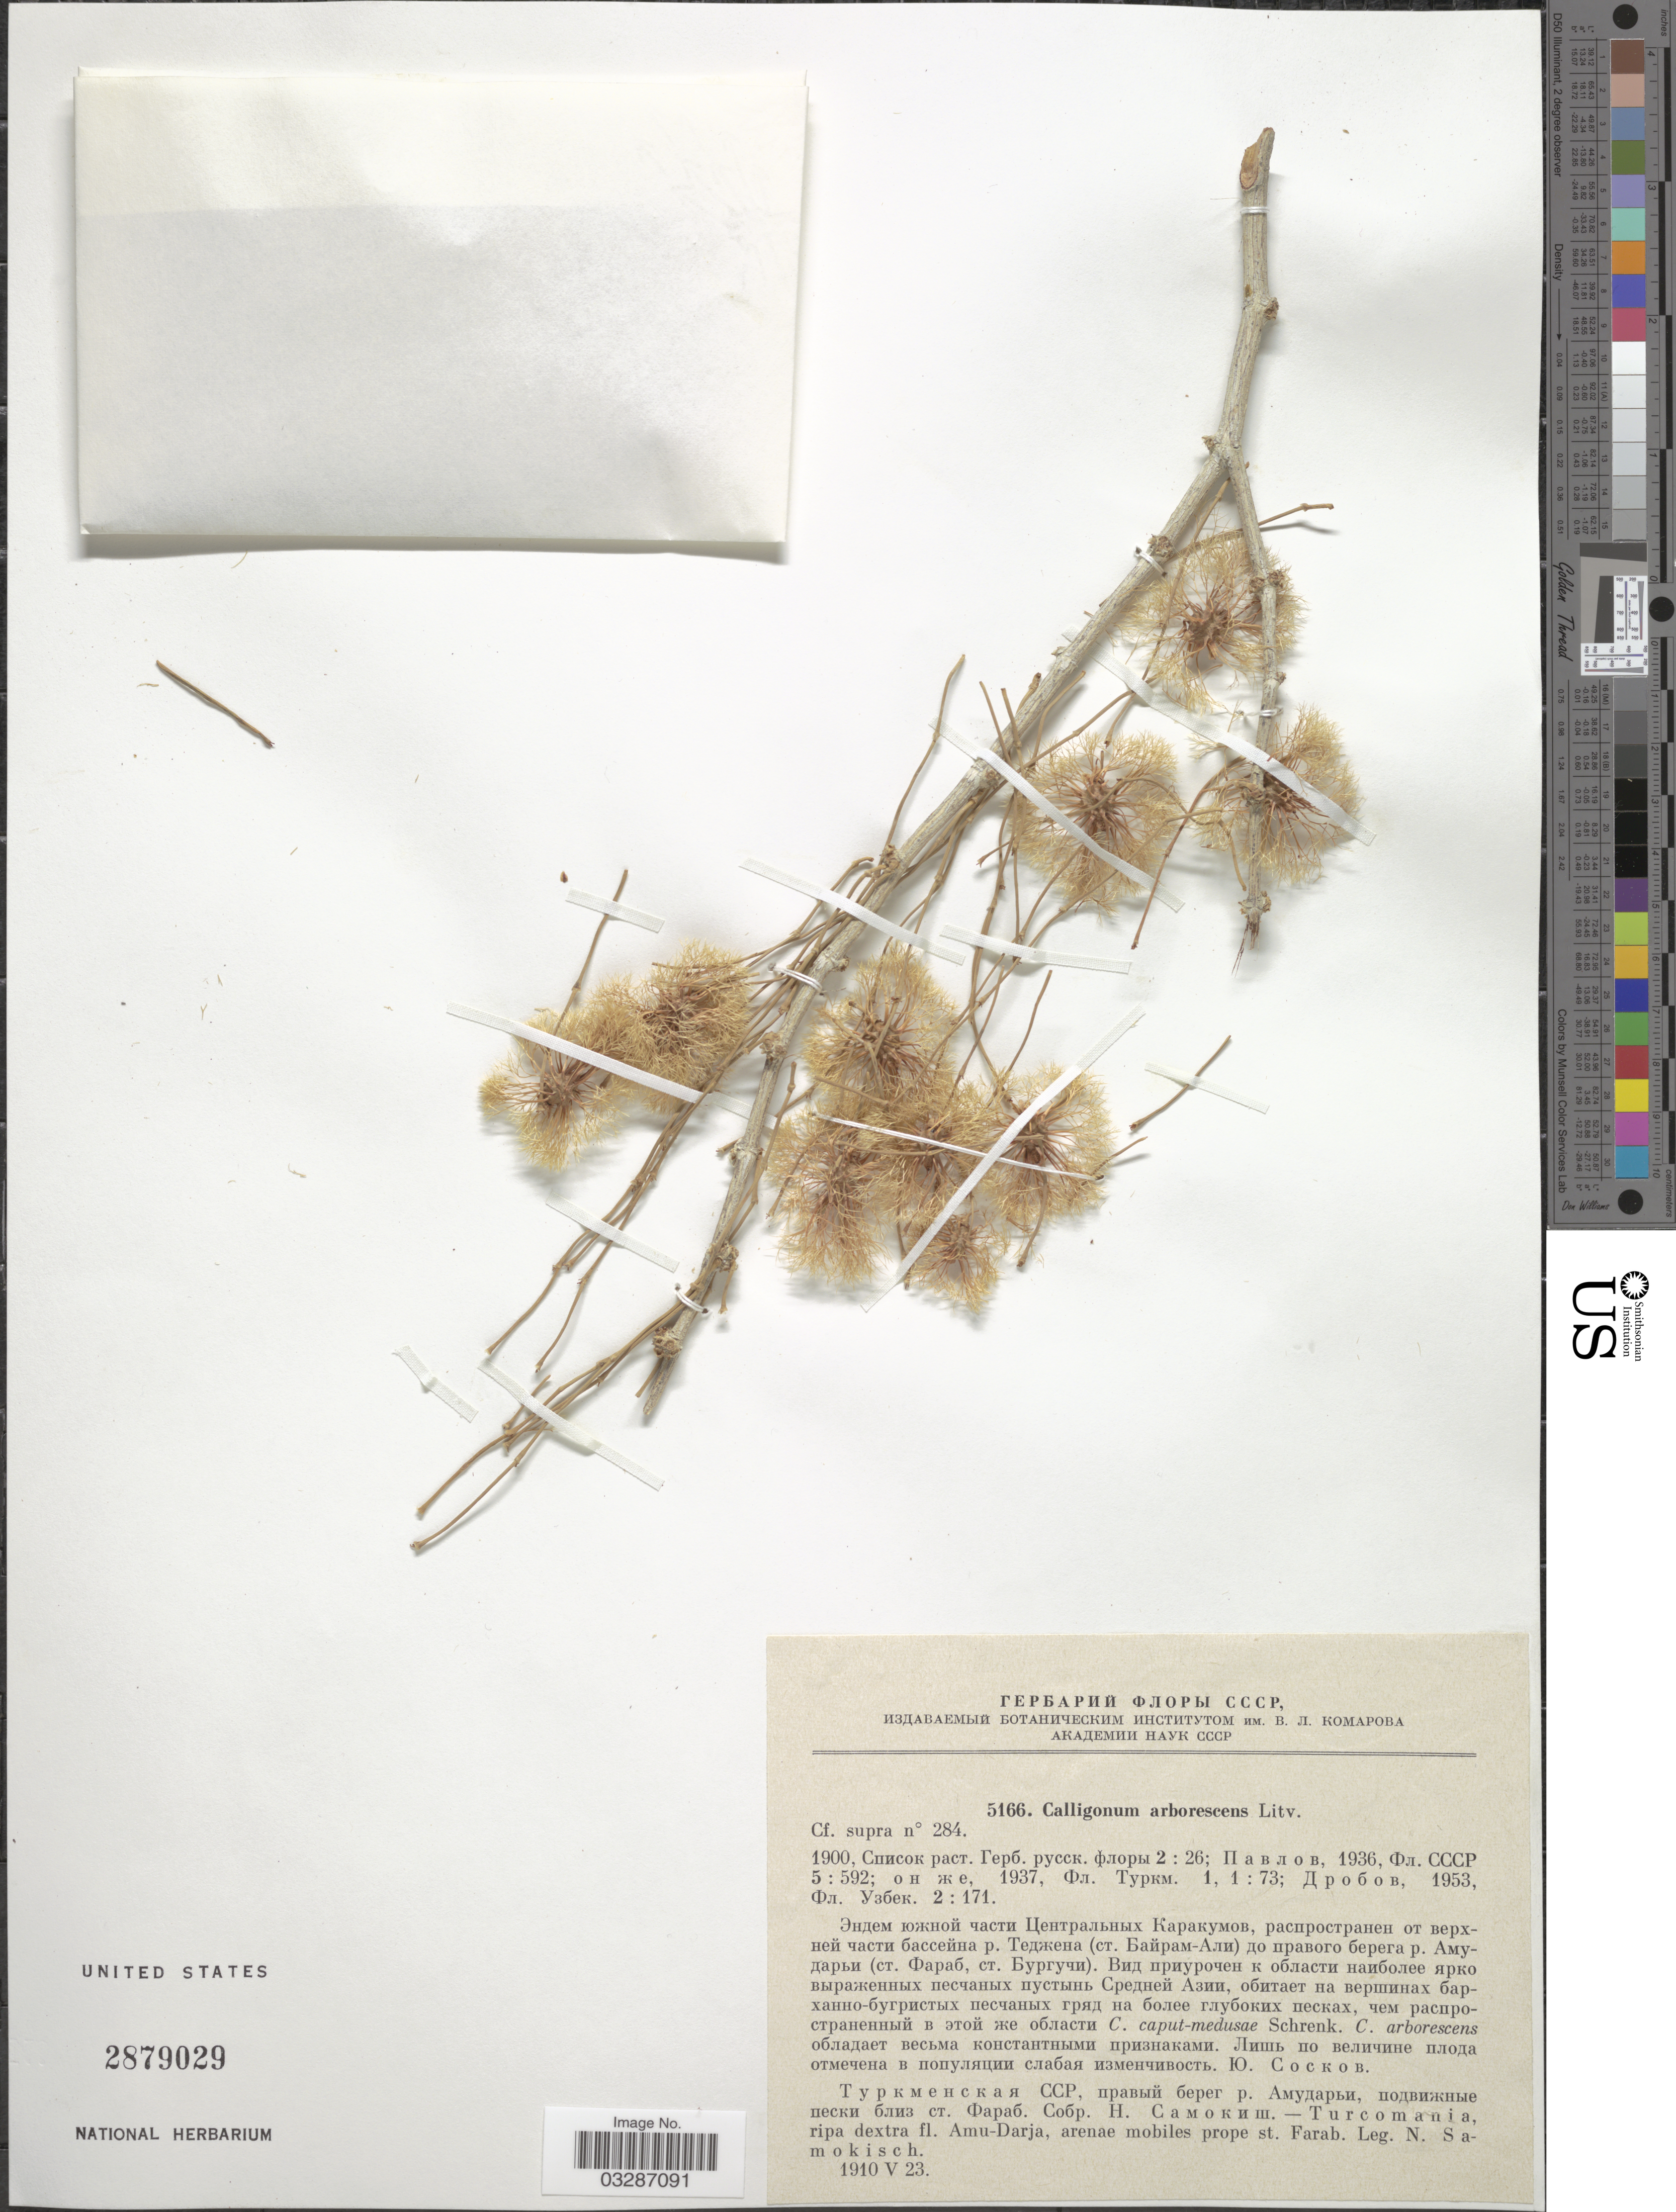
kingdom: Plantae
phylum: Tracheophyta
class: Magnoliopsida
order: Caryophyllales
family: Polygonaceae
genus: Calligonum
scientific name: Calligonum arborescens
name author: Litv.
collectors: N. Samokisch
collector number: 5166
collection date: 1910-05-23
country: Turkmenistan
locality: Turcomania, ripa dextra fl. Amu-Darja, arenae mobiles prope st. Farab.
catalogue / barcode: US 2879029